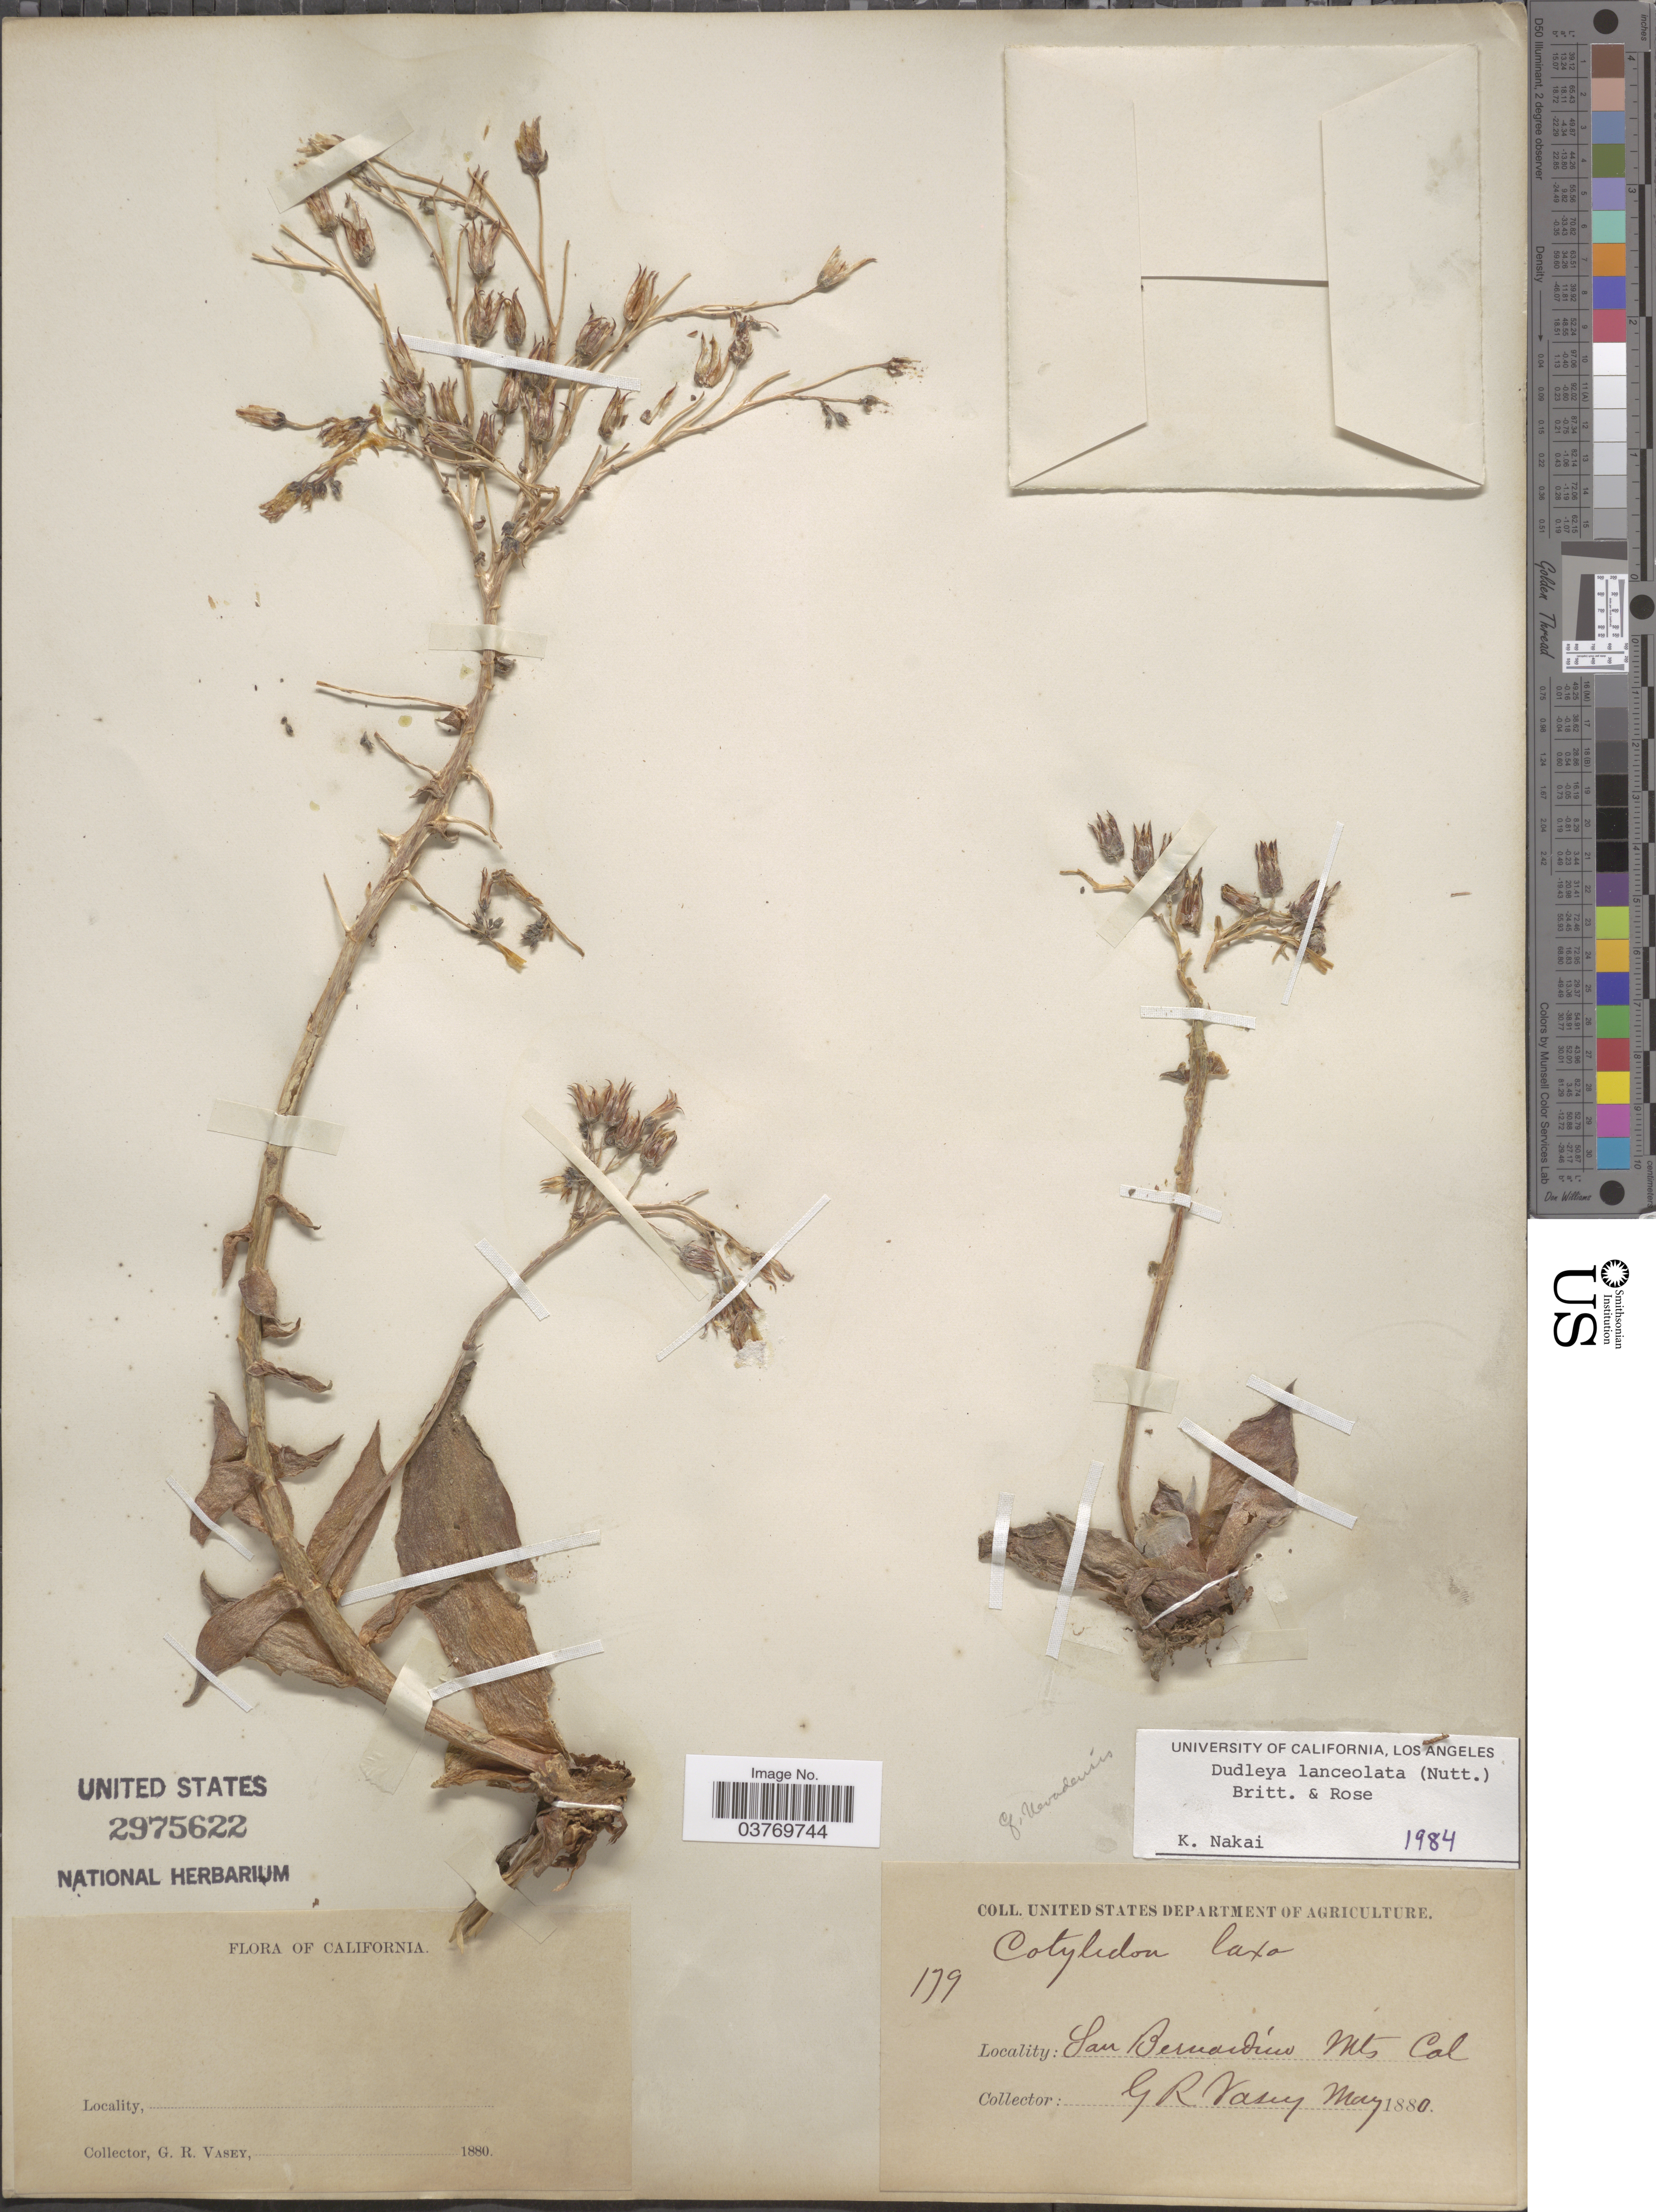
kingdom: Plantae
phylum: Tracheophyta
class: Magnoliopsida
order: Saxifragales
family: Crassulaceae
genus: Dudleya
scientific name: Dudleya lanceolata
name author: (Nutt.) Britton & Rose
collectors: G. R. Vasey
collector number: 179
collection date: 1880-05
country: United States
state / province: California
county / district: San Bernardino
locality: San Bernardino Mts.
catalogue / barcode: US 2975622